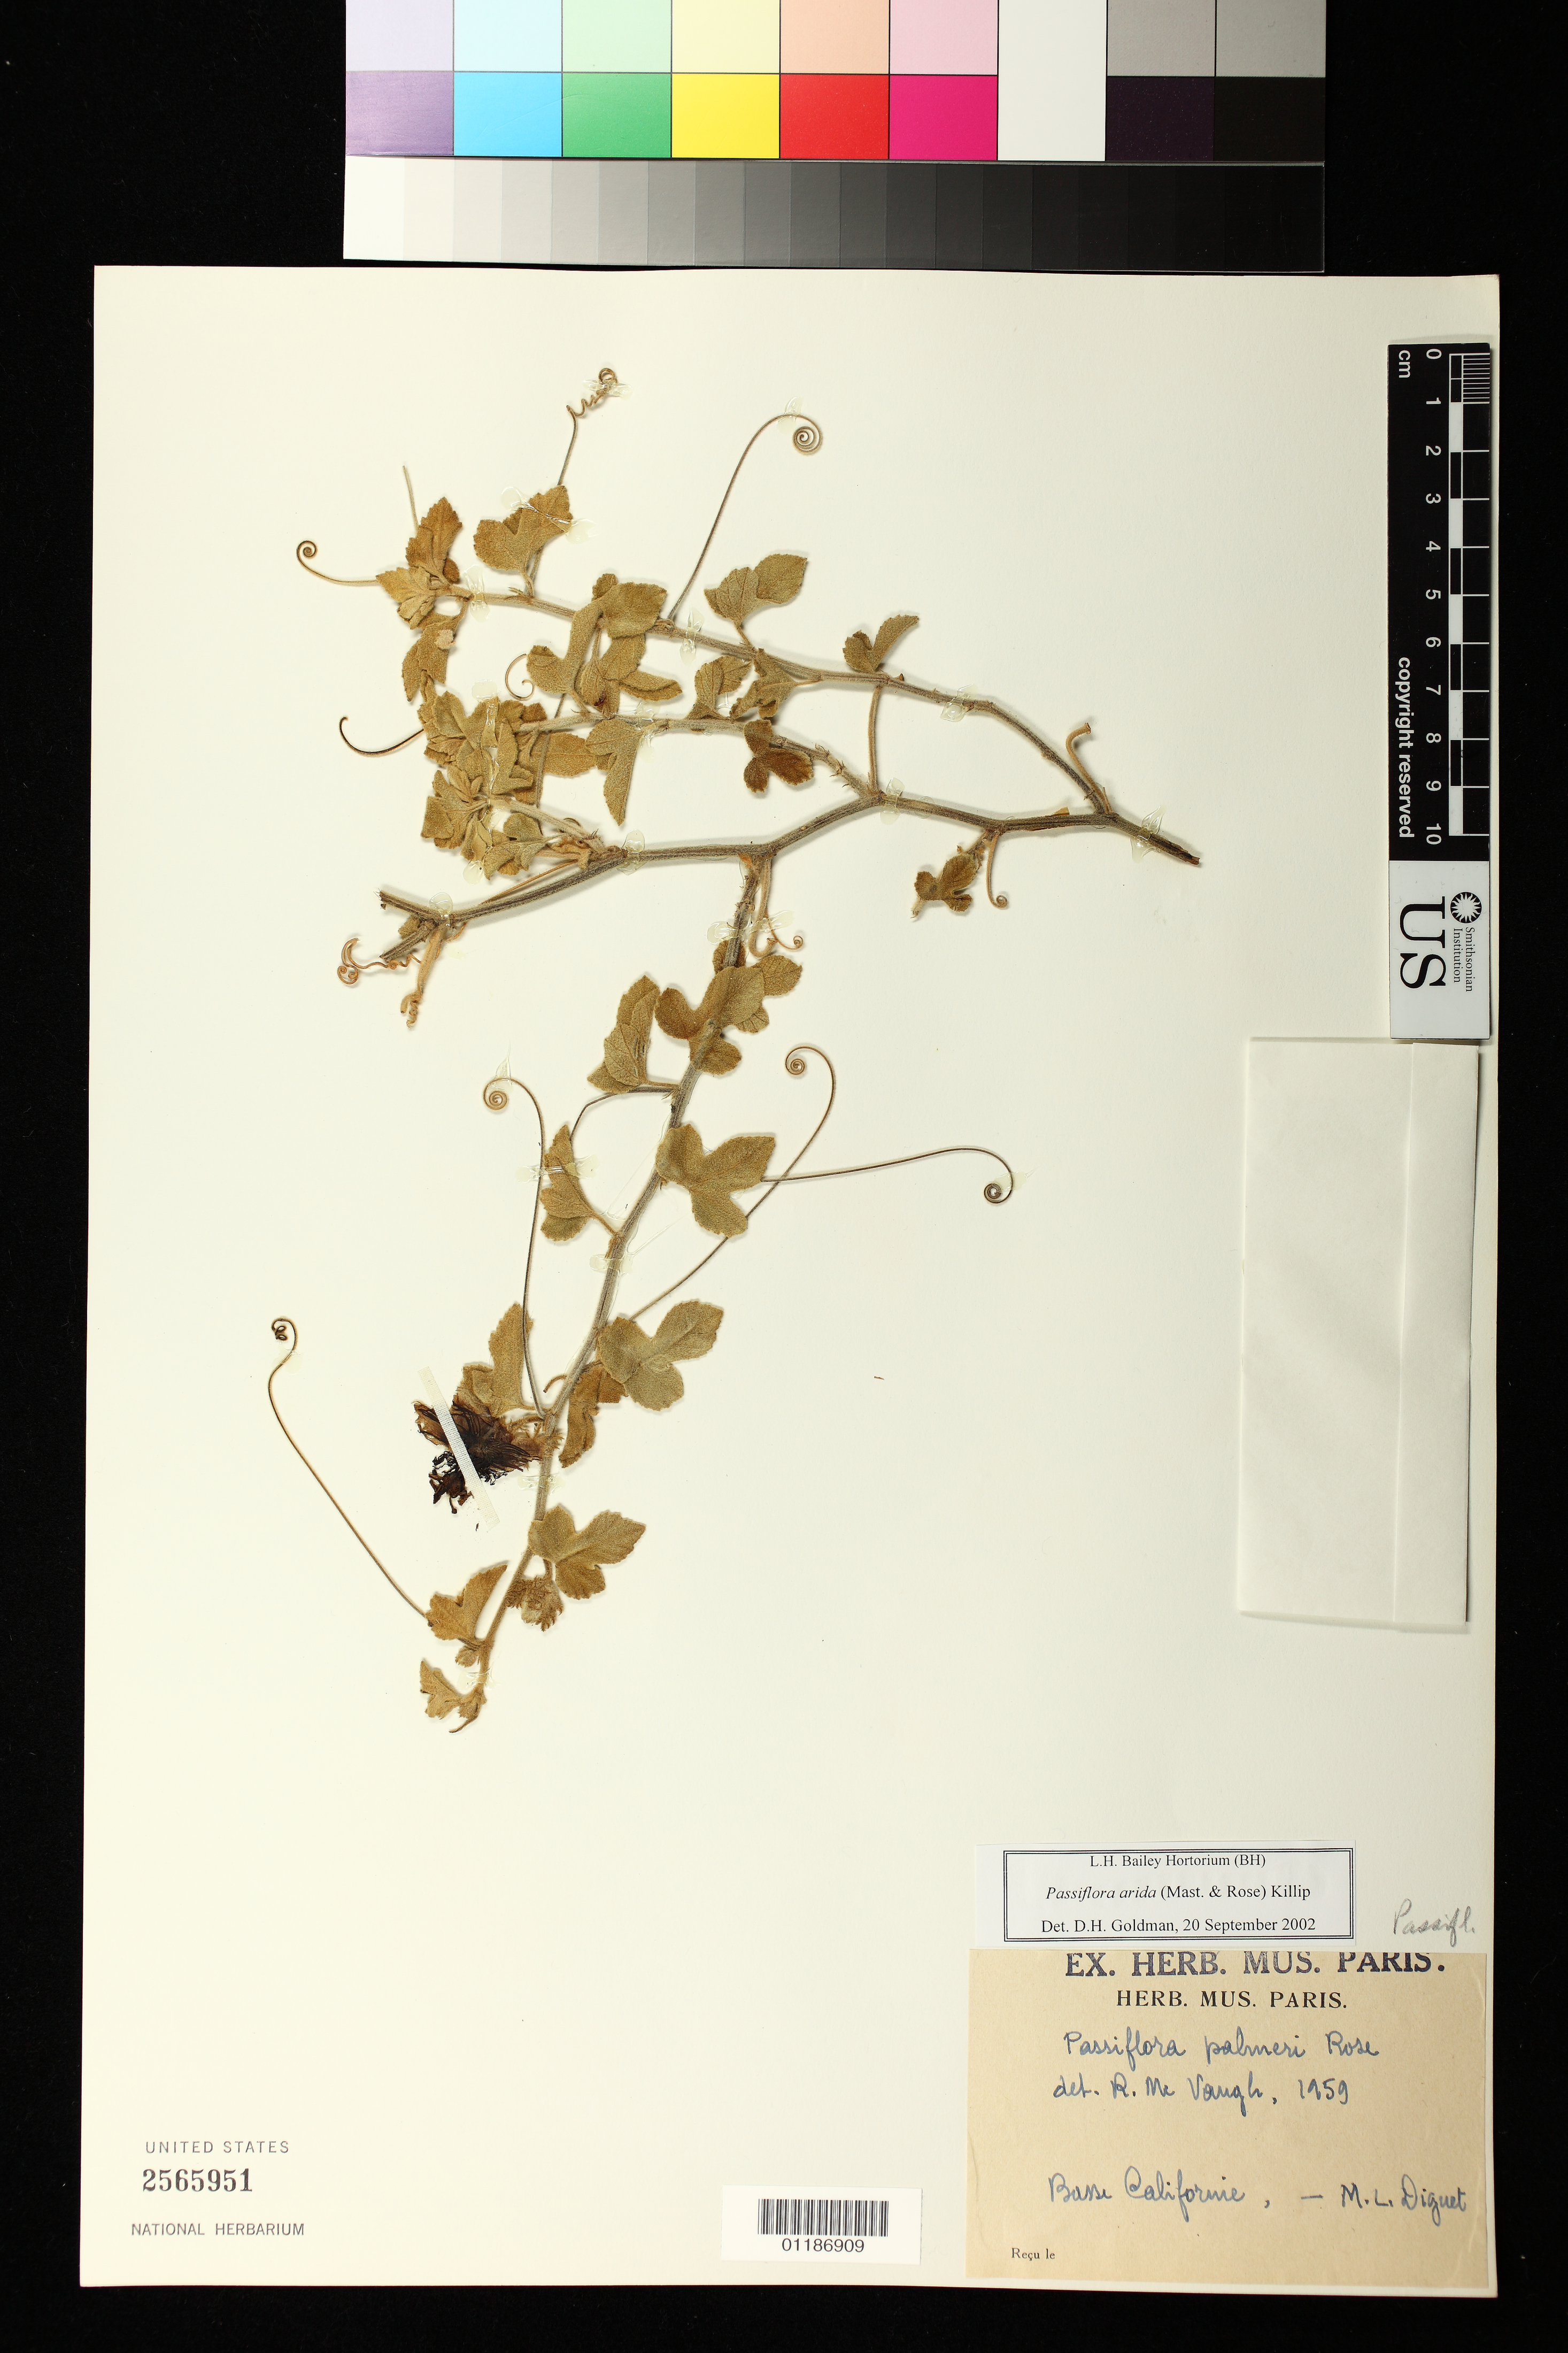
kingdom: Plantae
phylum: Tracheophyta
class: Magnoliopsida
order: Malpighiales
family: Passifloraceae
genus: Passiflora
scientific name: Passiflora pentaschista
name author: (Killip) Svoboda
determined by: Svoboda, Harlan T., (NA), US Department of Agriculture (UNITED STATES)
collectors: M. L. Diguet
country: Mexico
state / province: Baja California Norte / Baja California Sur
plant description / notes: Basse-Californie is Spanish for Baja California.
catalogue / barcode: US 2565951